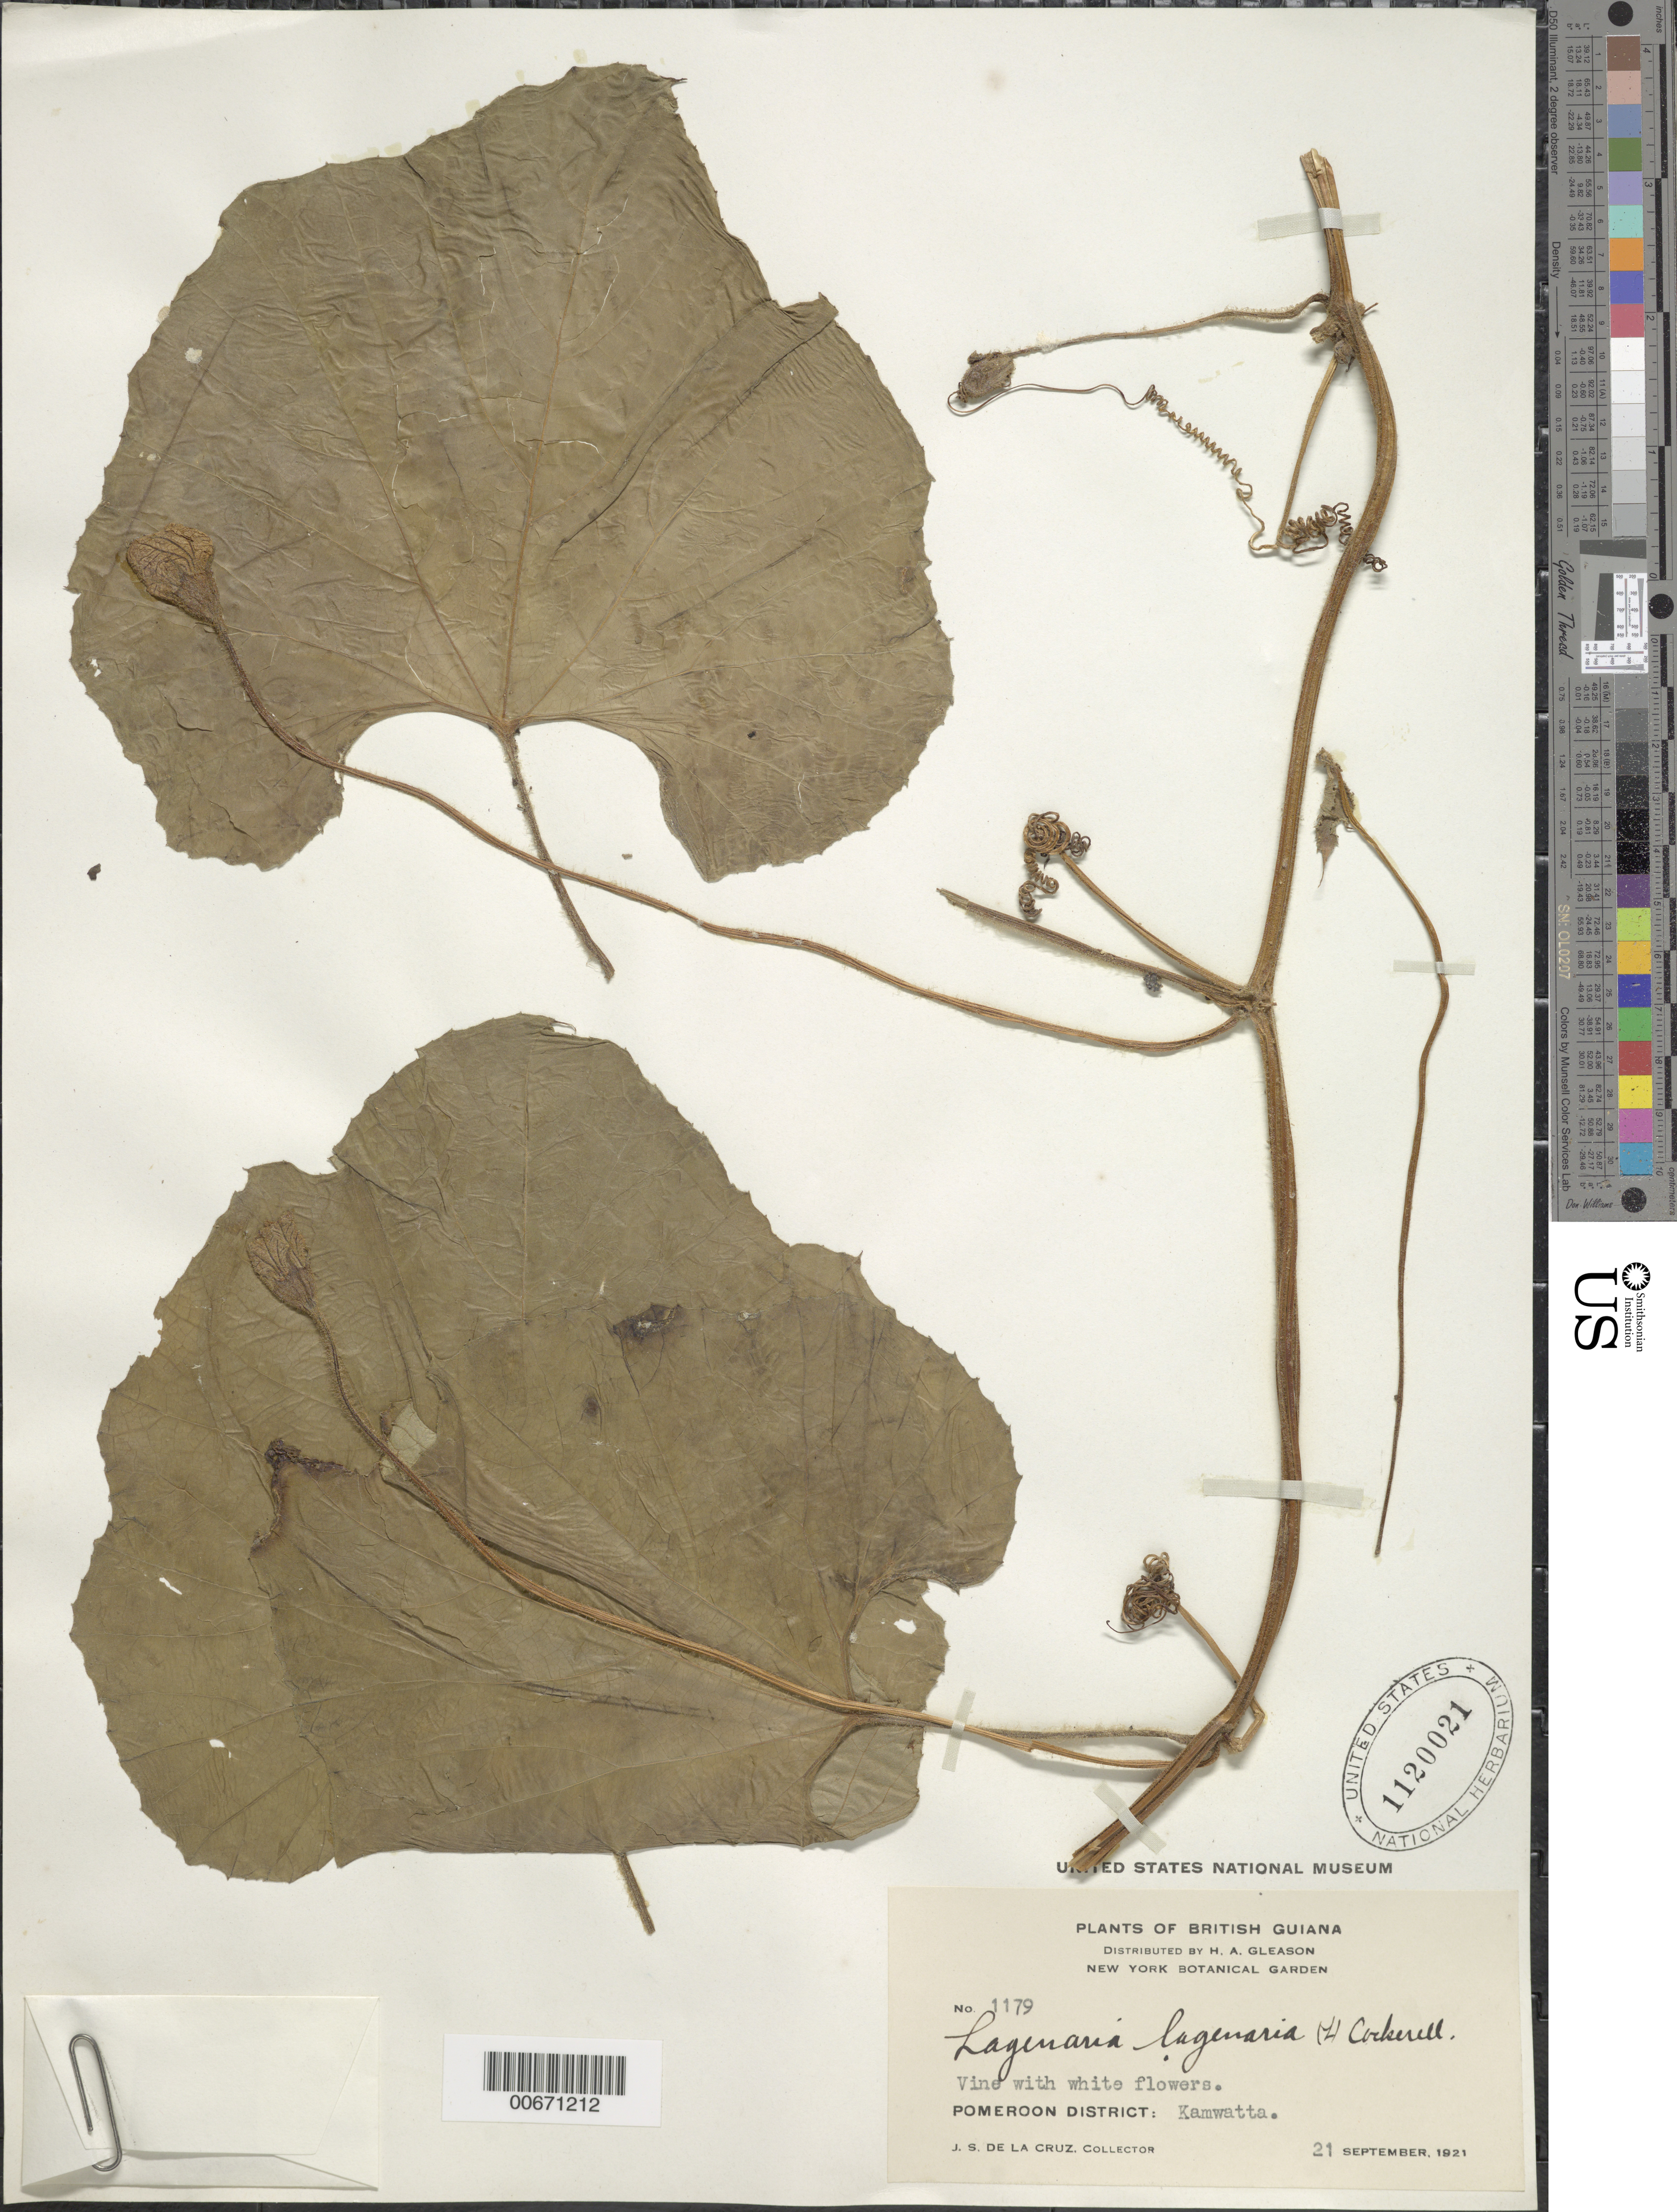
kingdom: Plantae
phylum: Tracheophyta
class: Magnoliopsida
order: Cucurbitales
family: Cucurbitaceae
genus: Lagenaria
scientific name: Lagenaria siceraria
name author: (Molina) Standl.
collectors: J. S. de la Cruz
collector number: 1179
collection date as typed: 21-Sep-21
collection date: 1921-09-21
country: Guyana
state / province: Barima-Waini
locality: Kamwatta, Pomeroon Dist.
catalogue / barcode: US 1120021